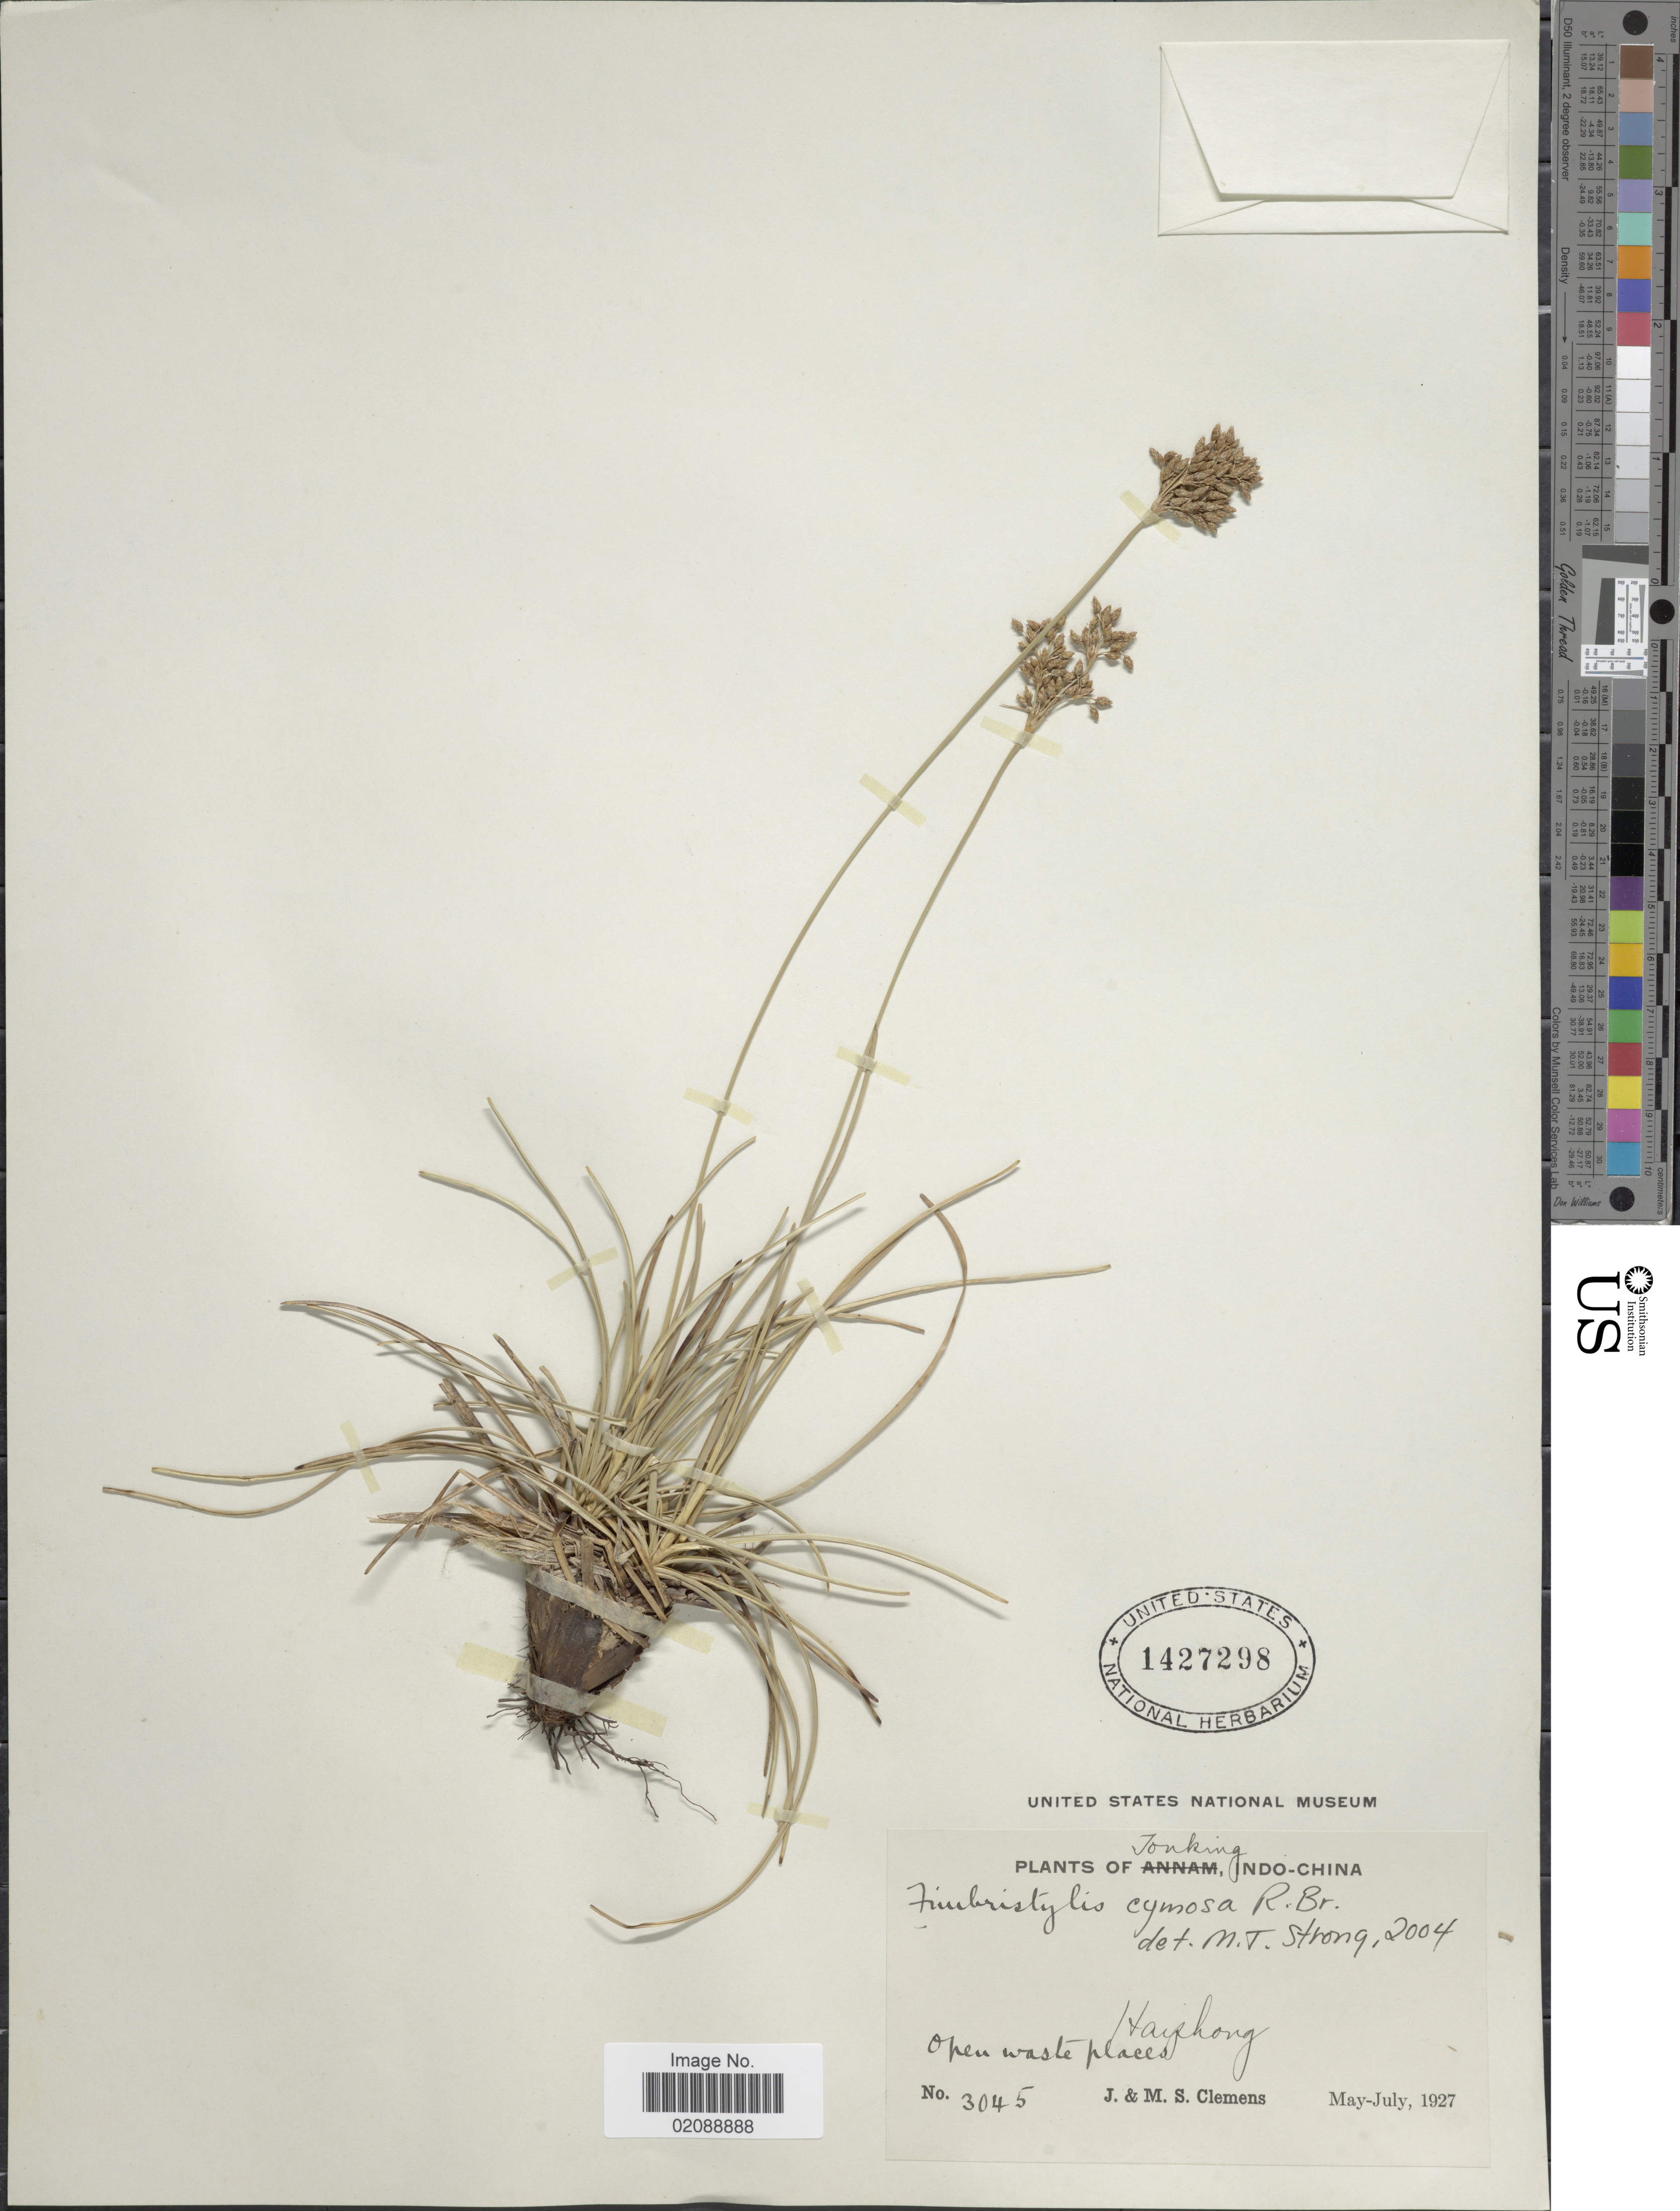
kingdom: Plantae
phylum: Tracheophyta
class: Liliopsida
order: Poales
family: Cyperaceae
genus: Fimbristylis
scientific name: Fimbristylis cymosa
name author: R. Br.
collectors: J. Clemens & M. S. Clemens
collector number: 3045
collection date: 1927-05/1927-07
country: Vietnam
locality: Indo-China, Jonking [interpreted], Haiphong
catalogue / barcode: US 1427298